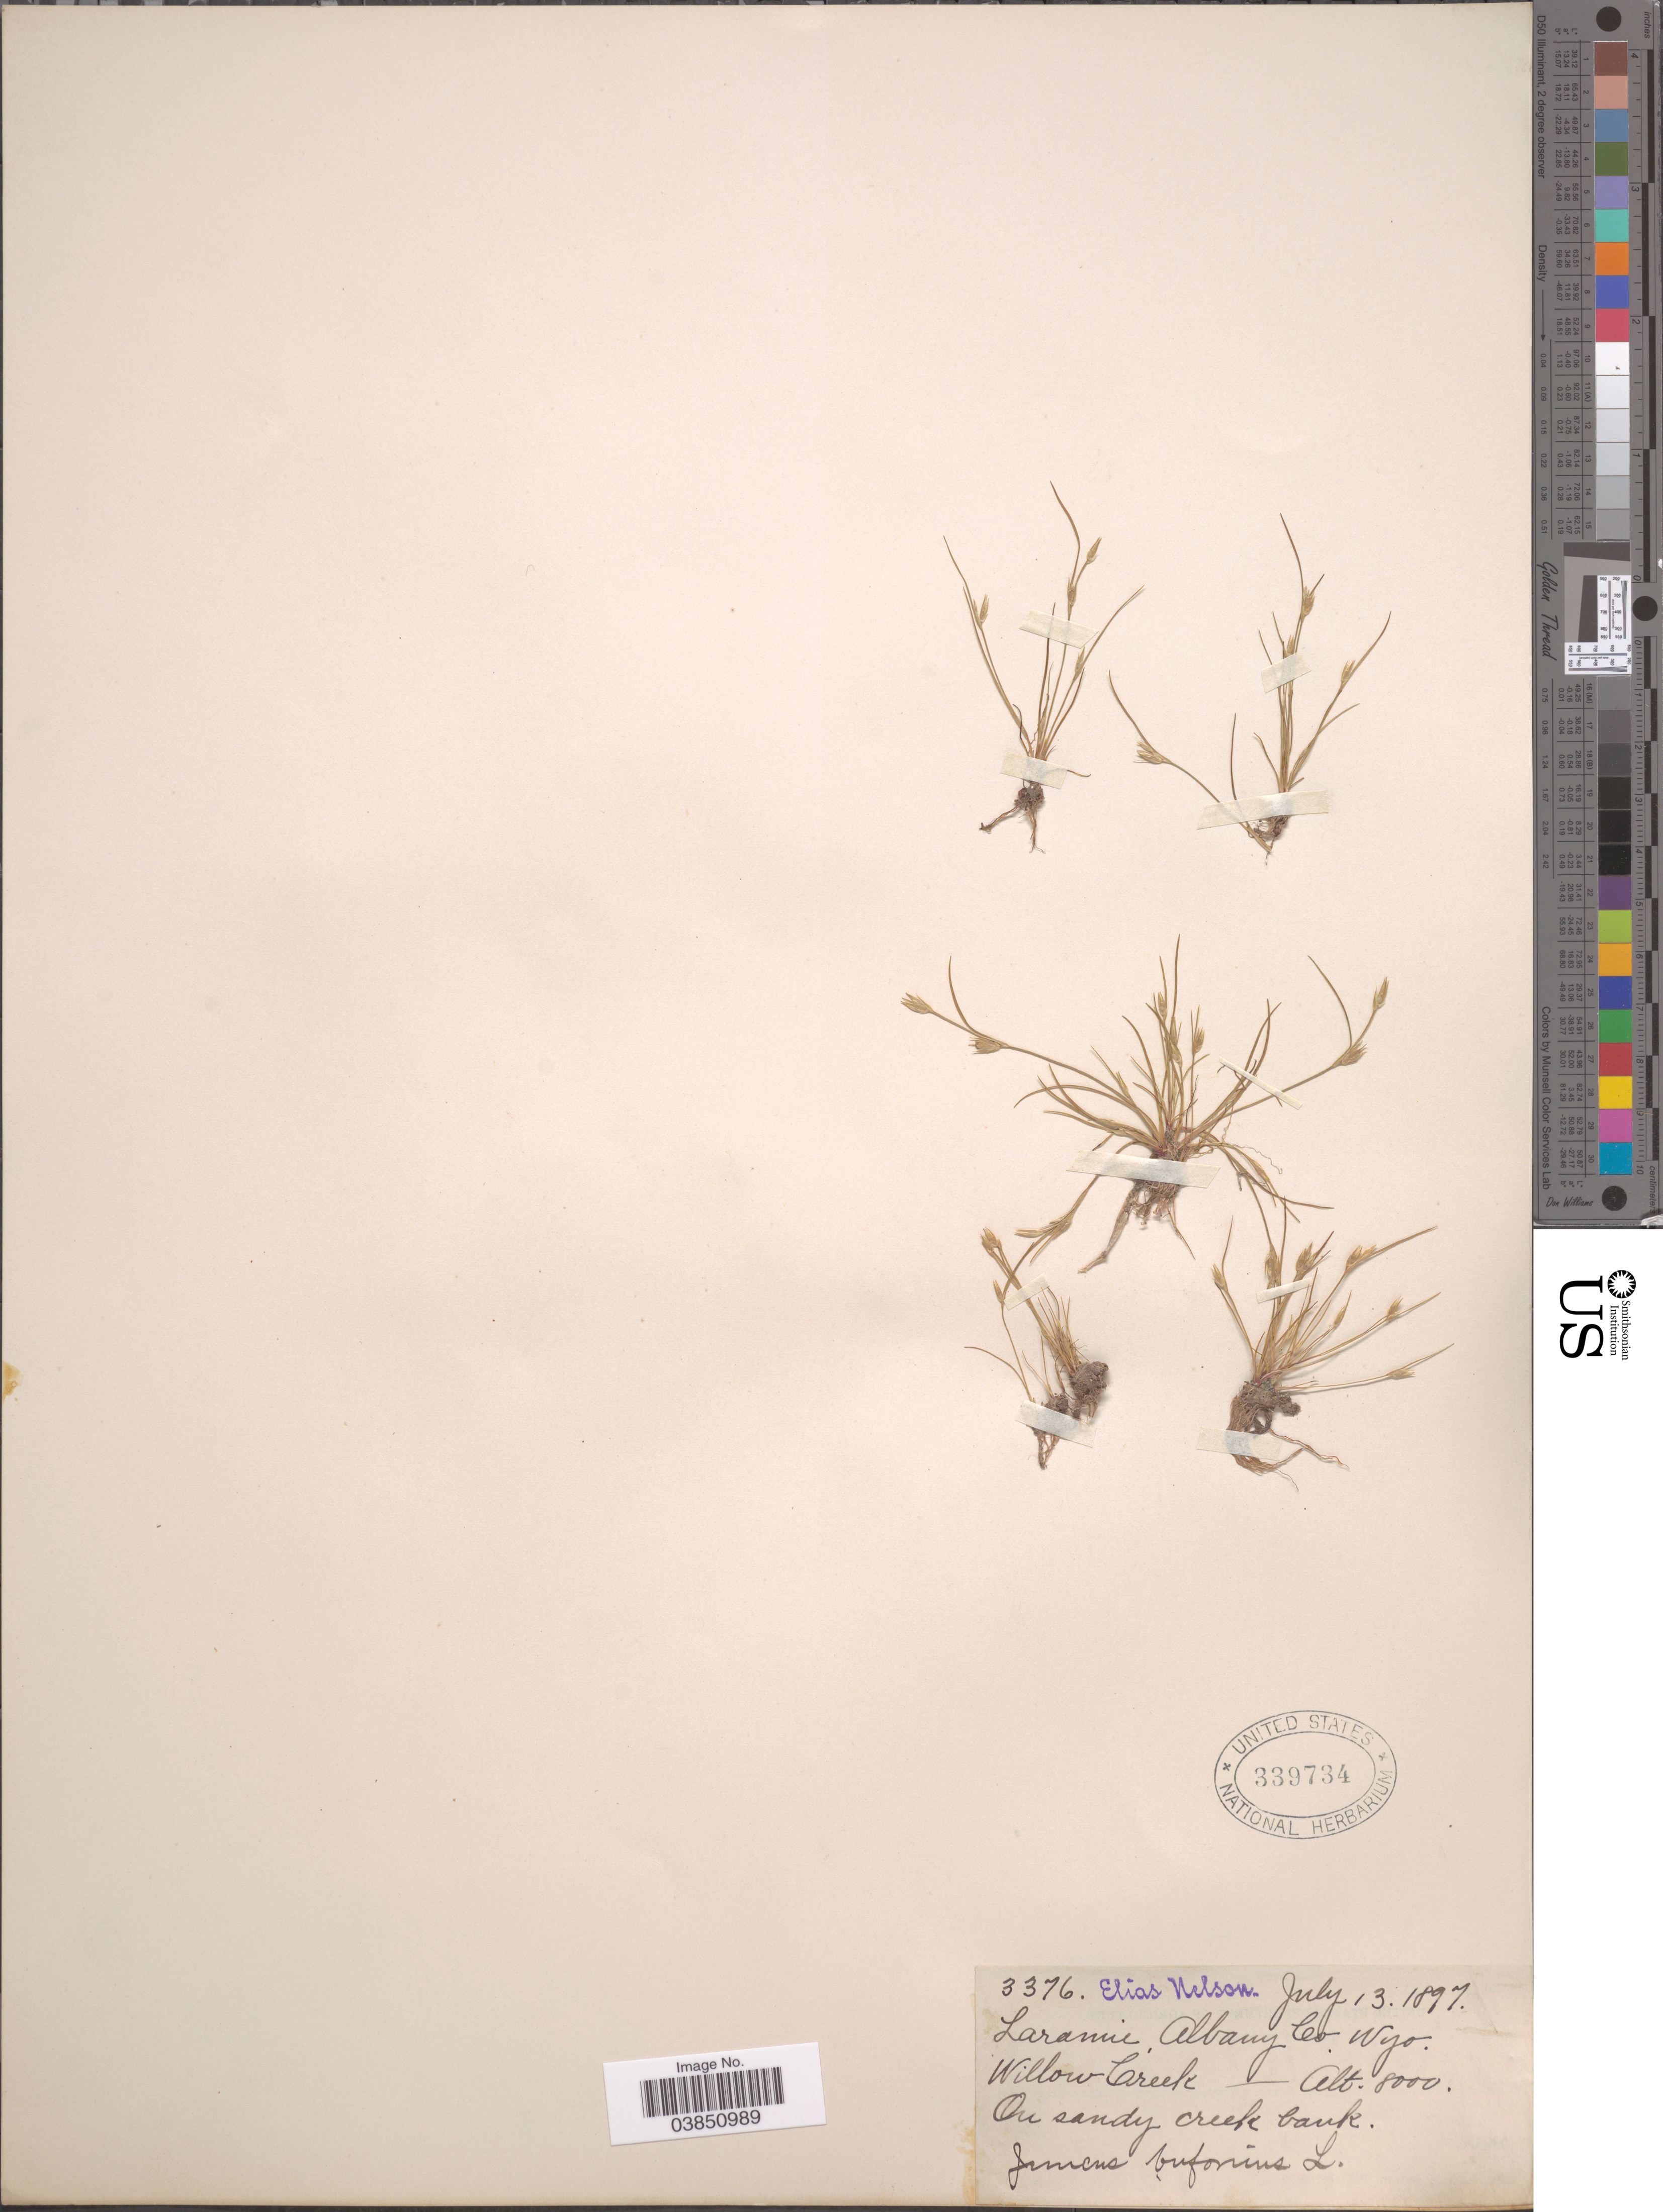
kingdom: Plantae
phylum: Tracheophyta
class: Liliopsida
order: Poales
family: Juncaceae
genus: Juncus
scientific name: Juncus bufonius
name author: L.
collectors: E. Nelson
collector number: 3376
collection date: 1897-07-13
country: United States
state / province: Wyoming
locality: Laramie, Albany Co. Willow Creek.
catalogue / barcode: US 339734